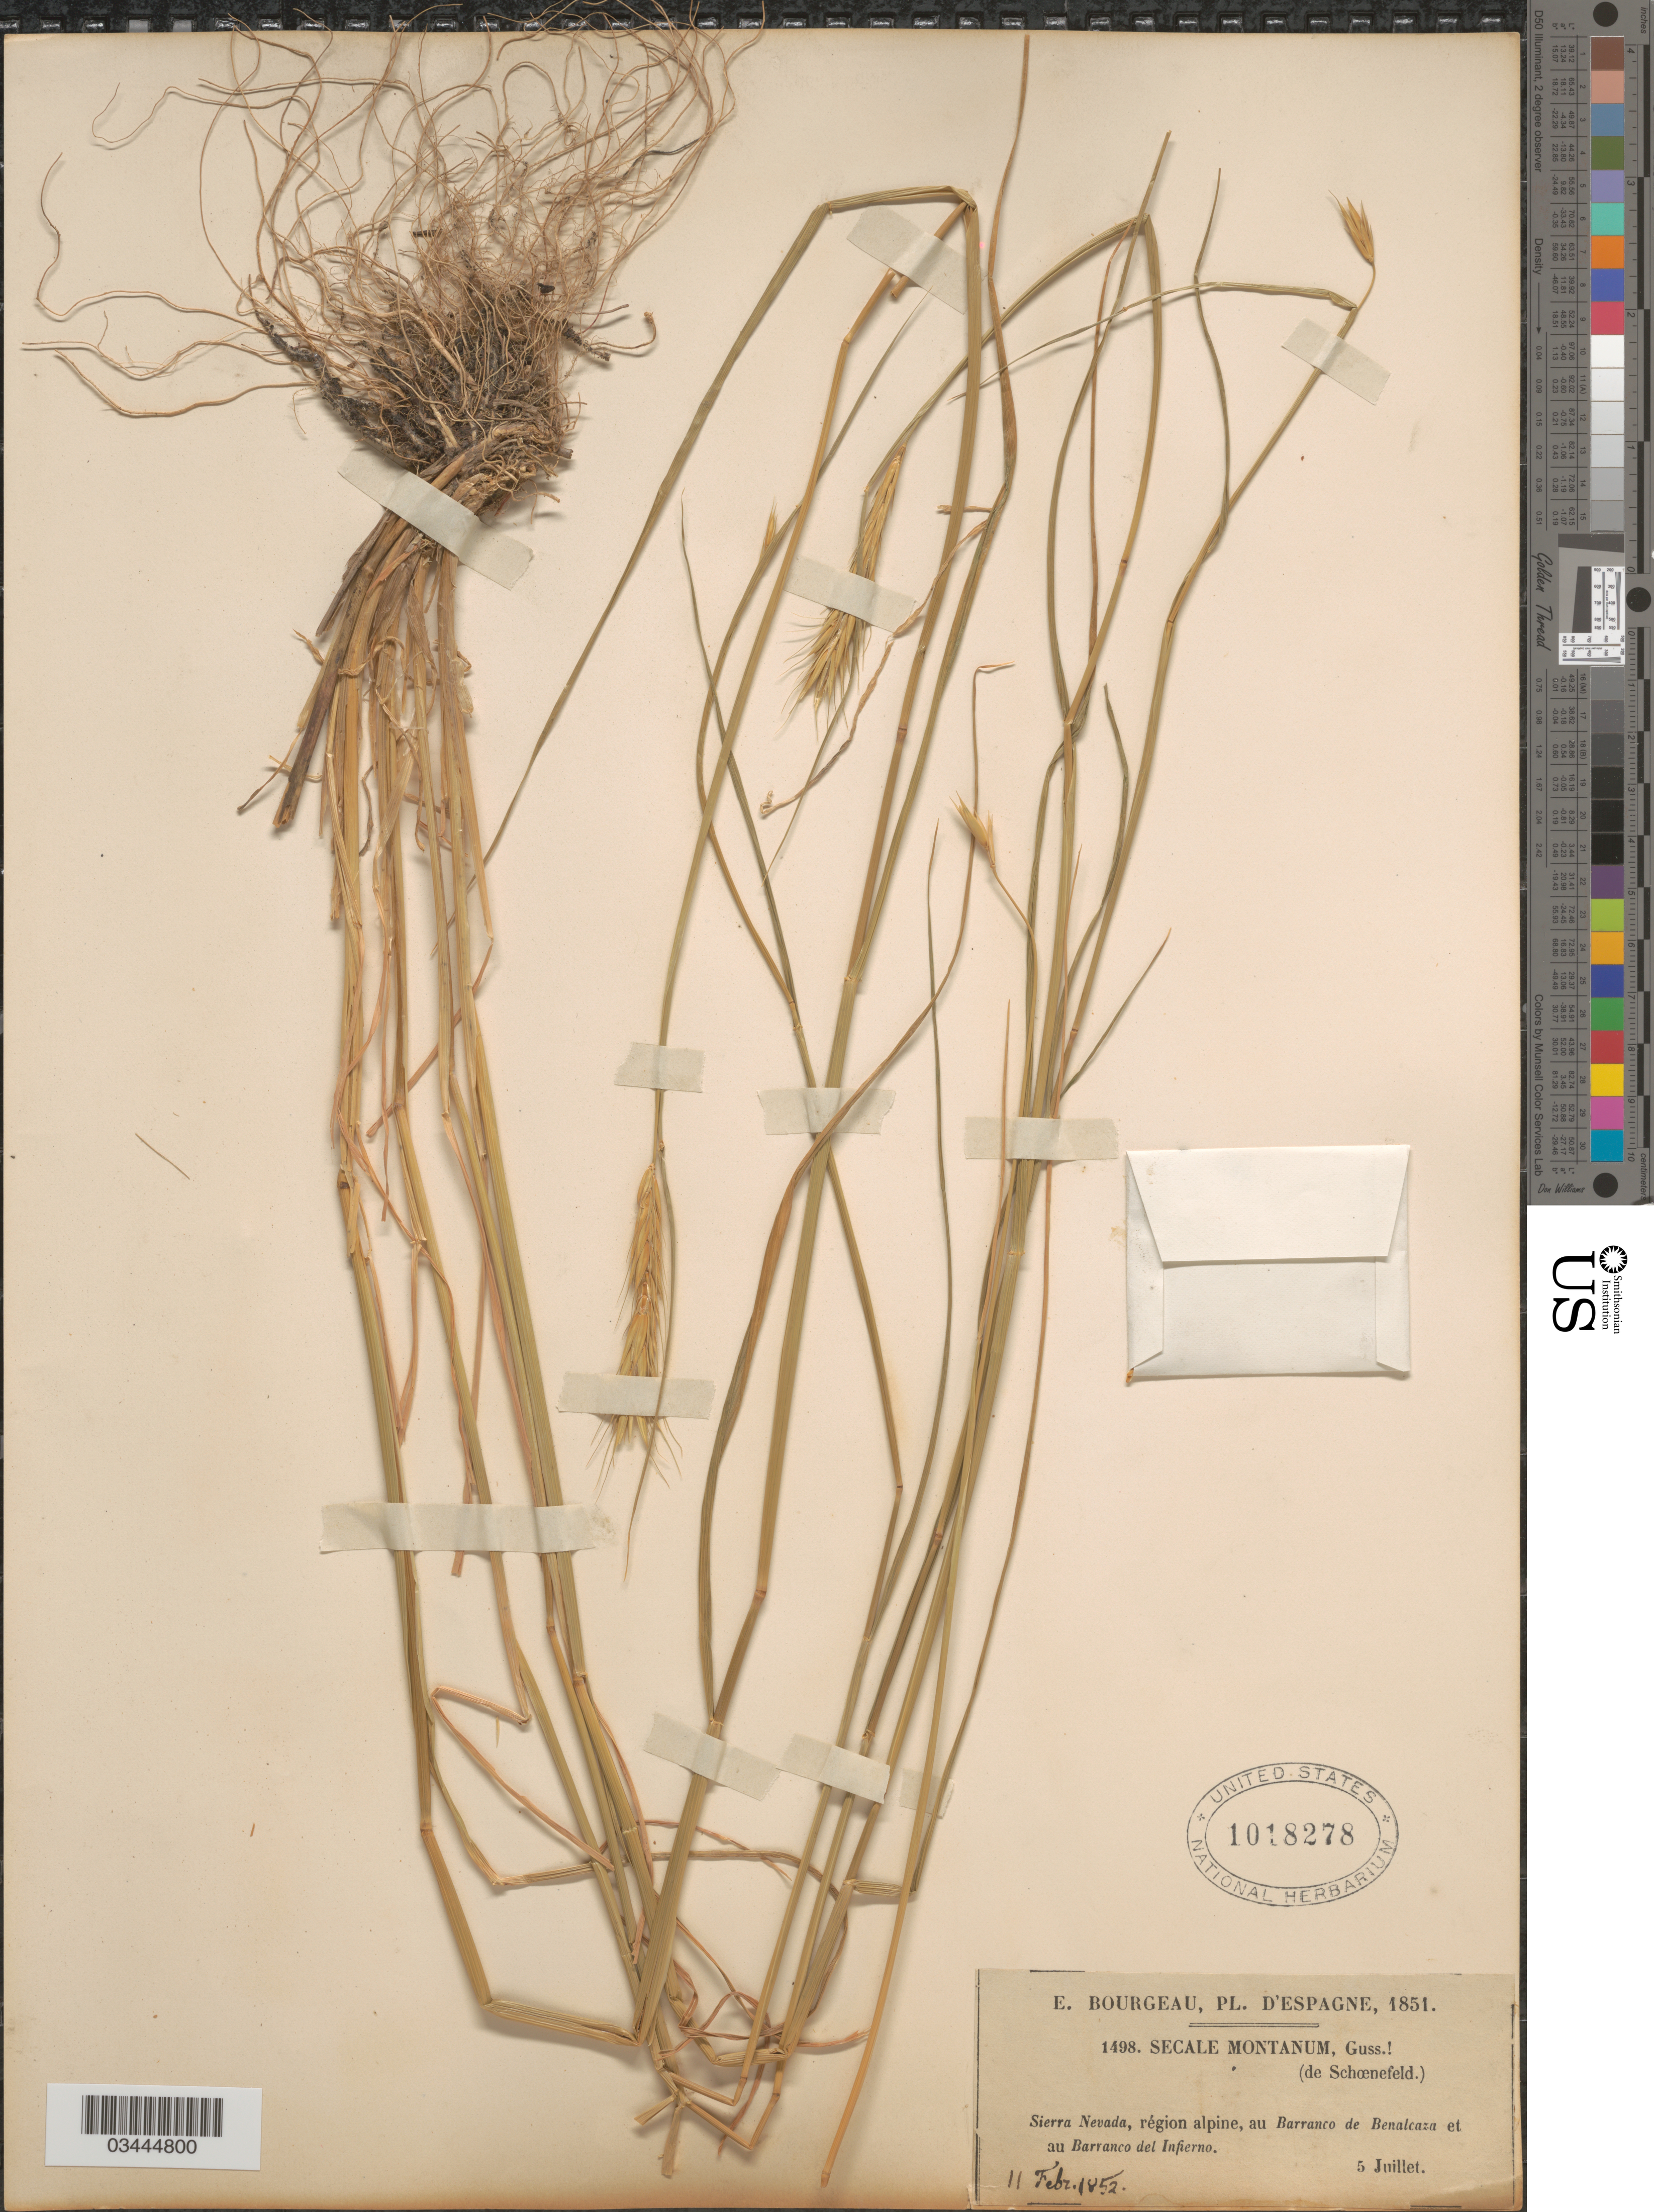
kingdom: Plantae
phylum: Tracheophyta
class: Liliopsida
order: Poales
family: Poaceae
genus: Secale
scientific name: Secale cereale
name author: L.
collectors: E. Bourgeau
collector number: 1498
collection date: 1851-07-05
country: Spain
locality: Espagne. Sierra Nevada, région alpine, au Barranco de Benalcaza et au Barranco del Infierno.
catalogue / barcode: US 1018278